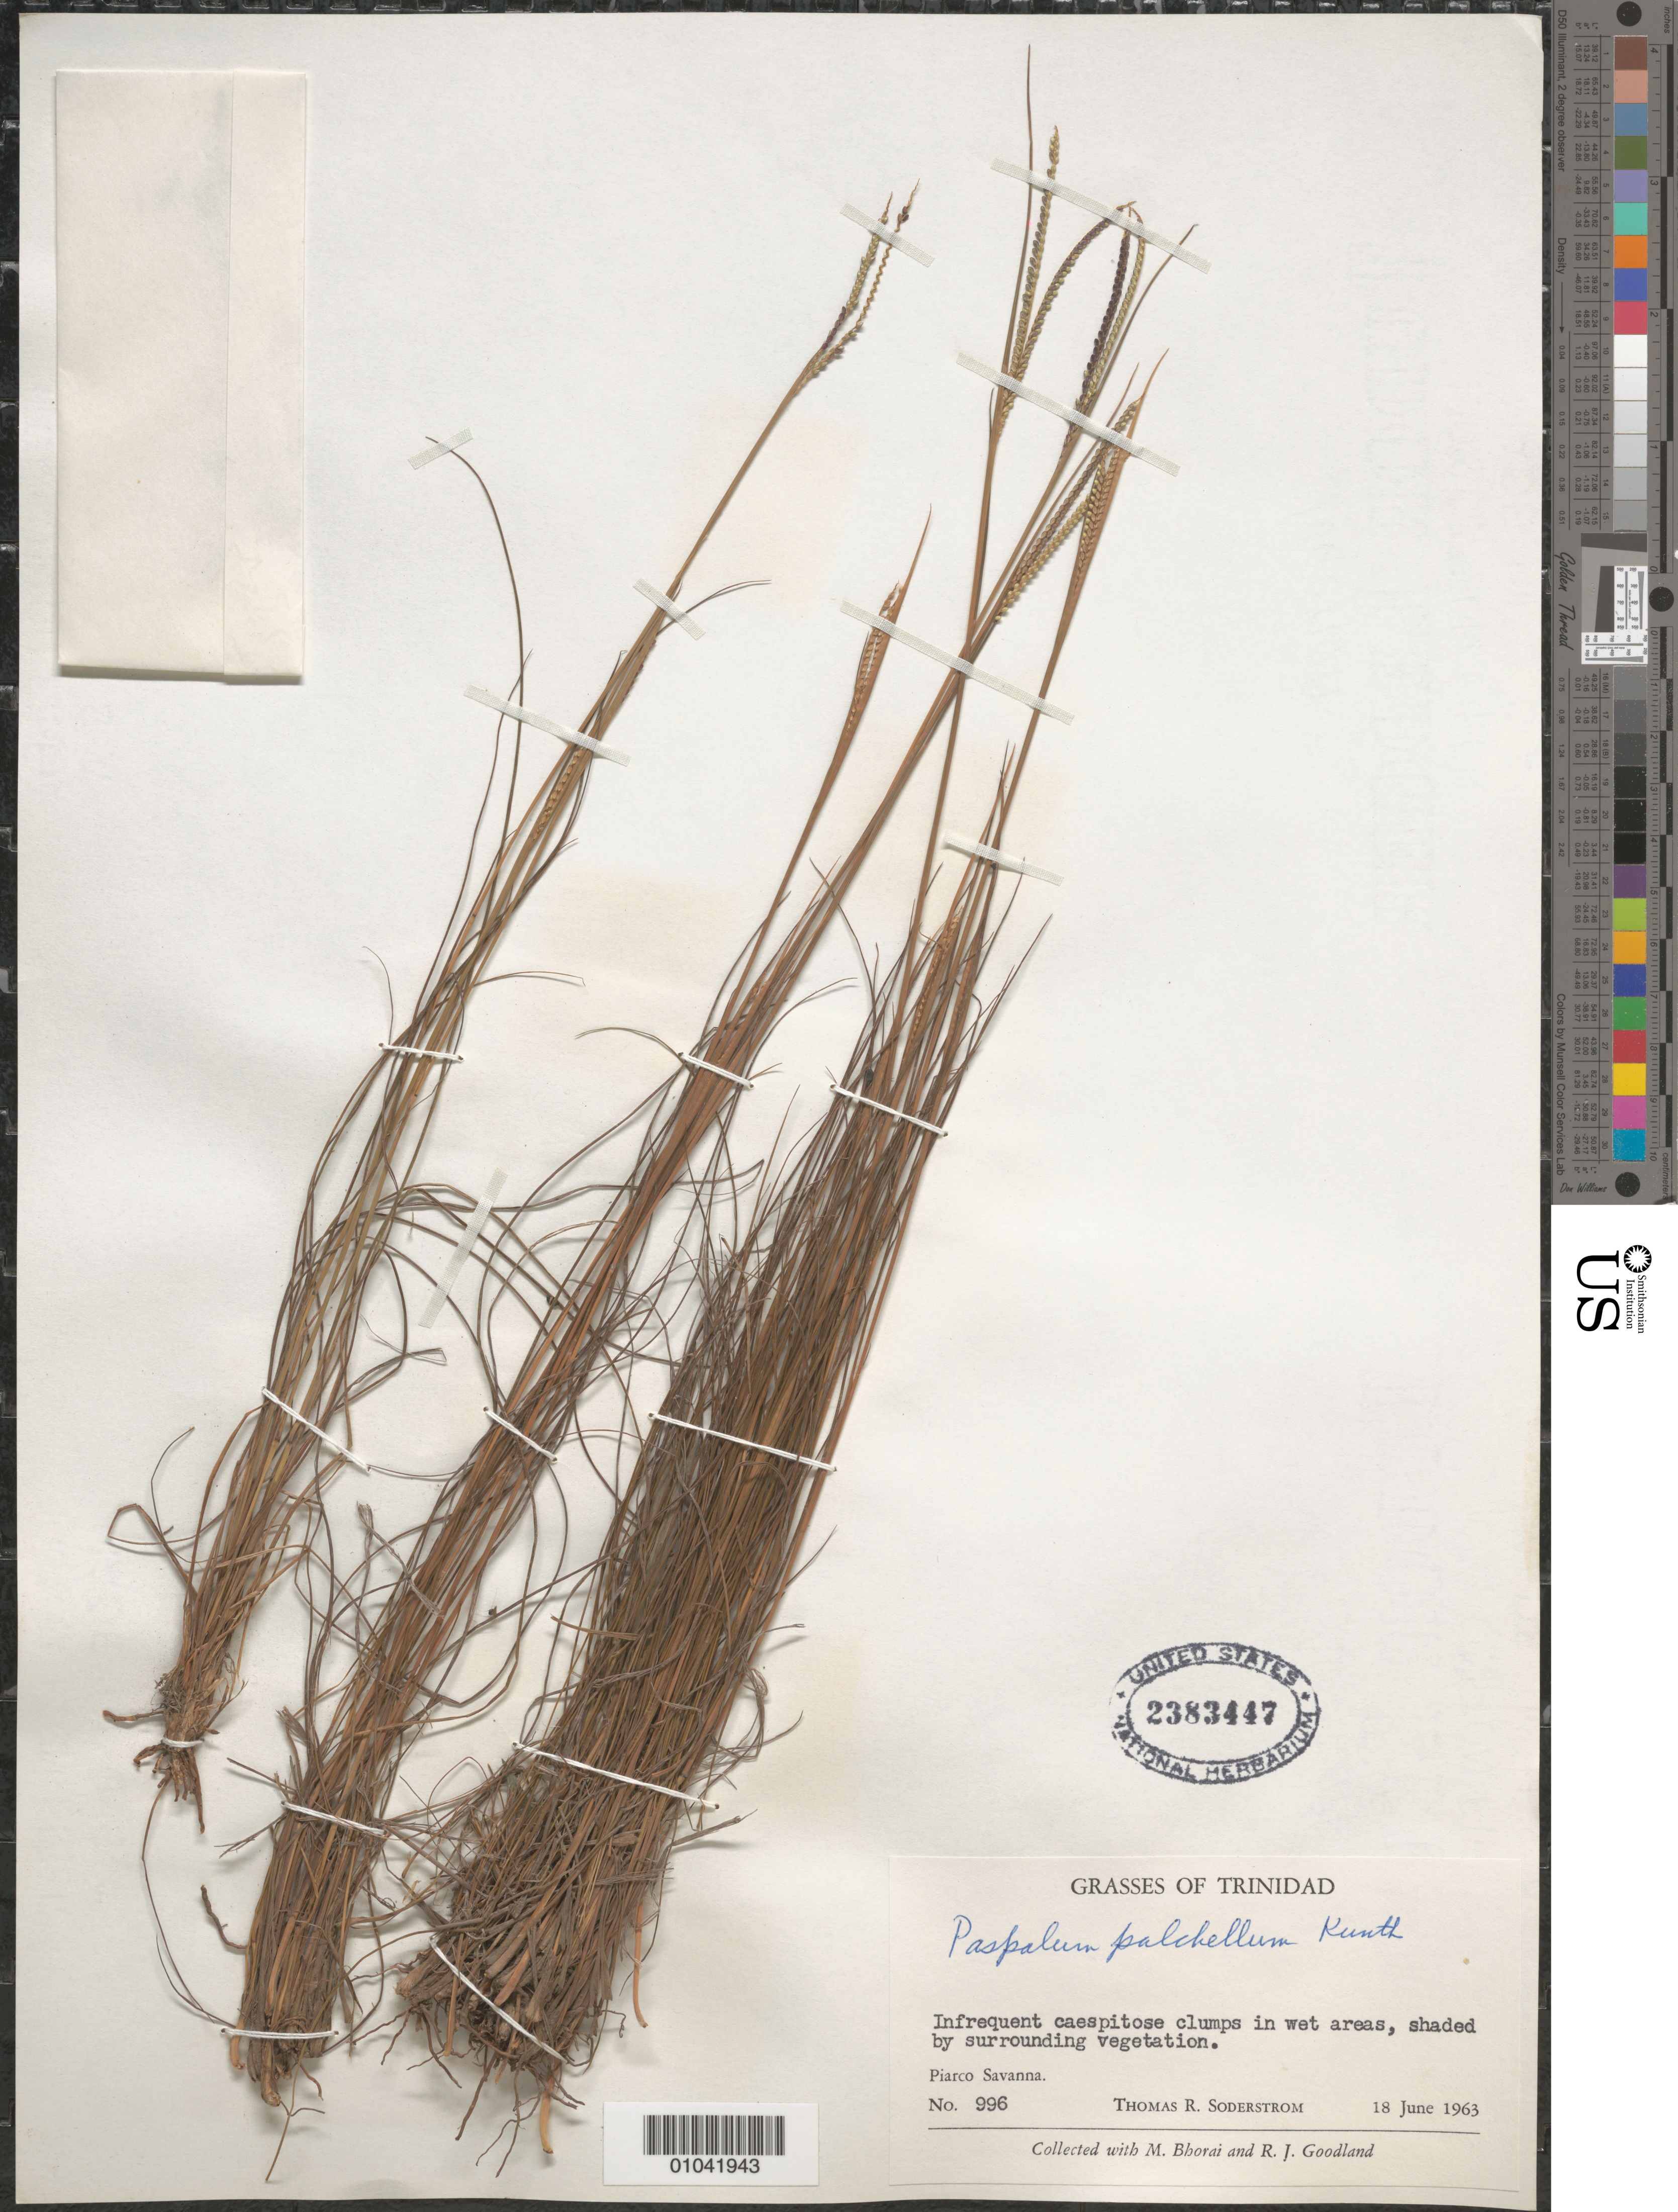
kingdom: Plantae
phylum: Tracheophyta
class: Liliopsida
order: Poales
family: Poaceae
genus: Paspalum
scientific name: Paspalum pulchellum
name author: Kunth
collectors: T. R. Soderstrom, M. Bhorai & R. Goodland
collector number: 996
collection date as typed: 18 Jun 1963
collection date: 1963-06-18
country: Trinidad and Tobago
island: Trinidad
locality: Piarco Savanna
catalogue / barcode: US 2383447